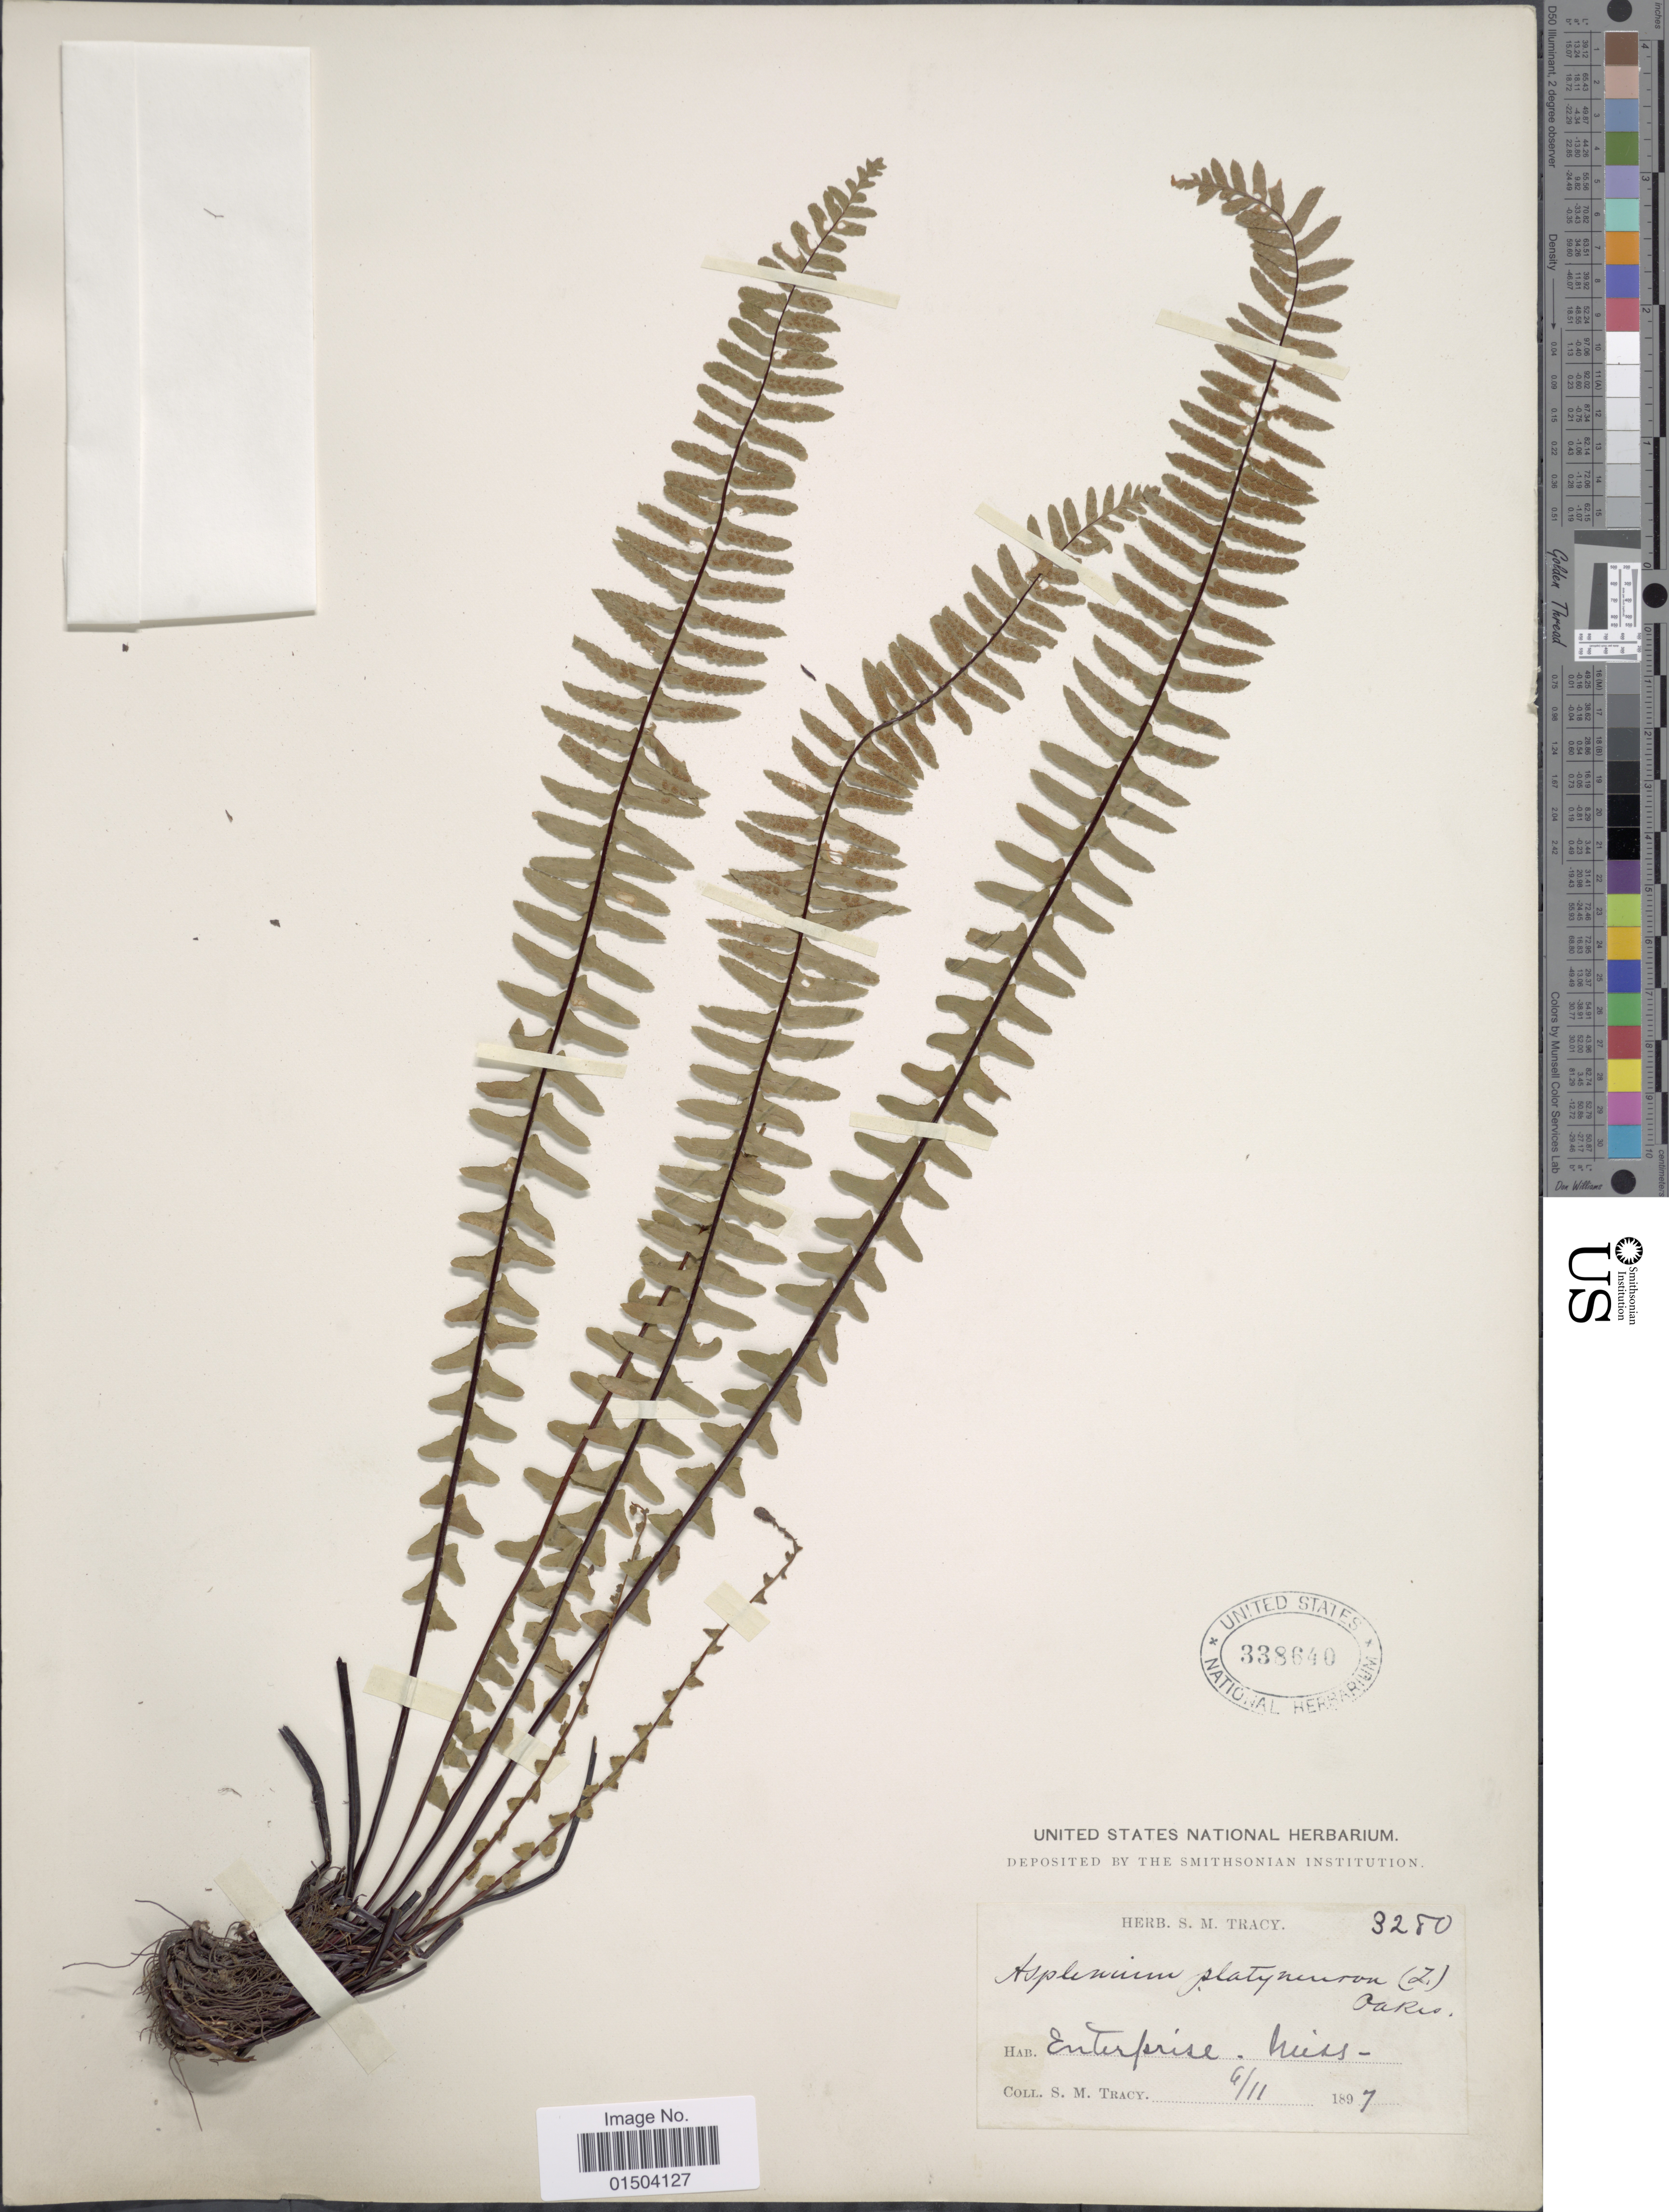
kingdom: Plantae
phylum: Tracheophyta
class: Polypodiopsida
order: Polypodiales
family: Aspleniaceae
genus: Asplenium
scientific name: Asplenium platyneuron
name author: (L.) Britton, Stearns & Poggenb.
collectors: S. Stracy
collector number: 3280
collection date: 1897-06-11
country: United States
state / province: Mississippi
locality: Enterprise.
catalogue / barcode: US 338640